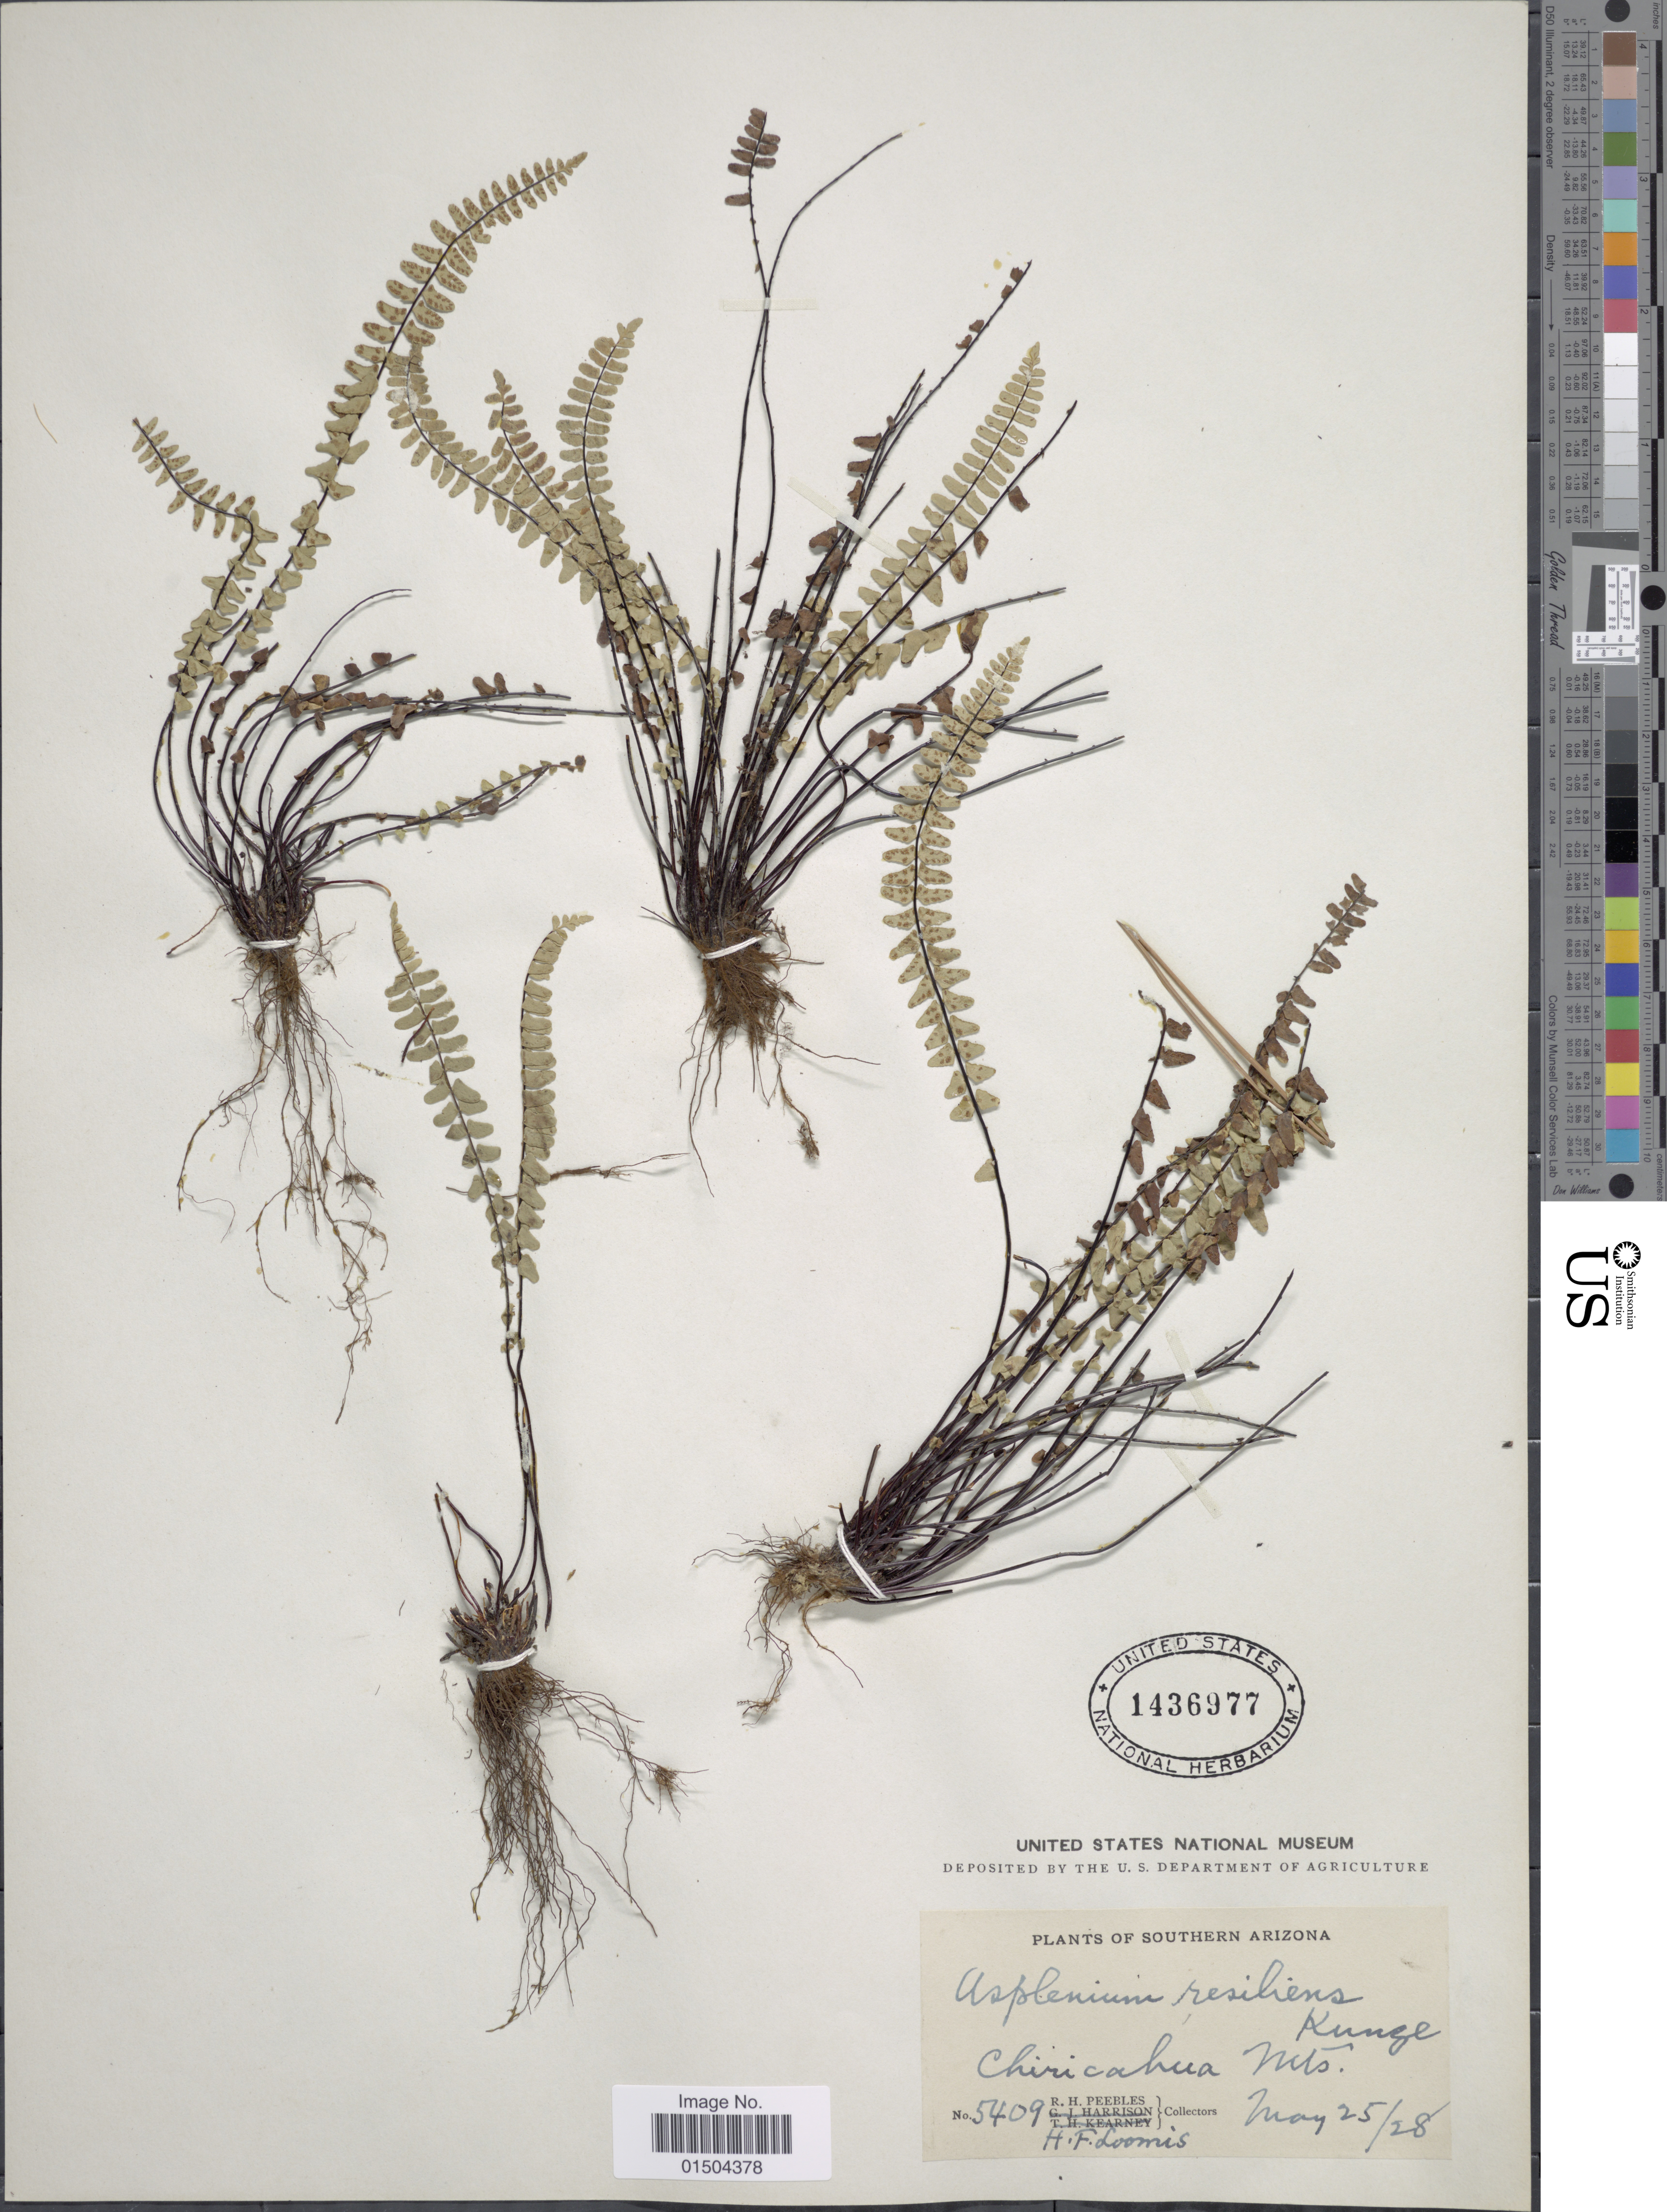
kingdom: Plantae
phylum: Tracheophyta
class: Polypodiopsida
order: Polypodiales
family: Aspleniaceae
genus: Asplenium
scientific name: Asplenium resiliens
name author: Kunze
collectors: R. H. Peebles & H. F. Loomis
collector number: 5409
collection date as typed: Transcribed d/m/y: 25/5/28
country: United States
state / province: Arizona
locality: Southern Arizona. Chiricahua Mts.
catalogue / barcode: US 1436977